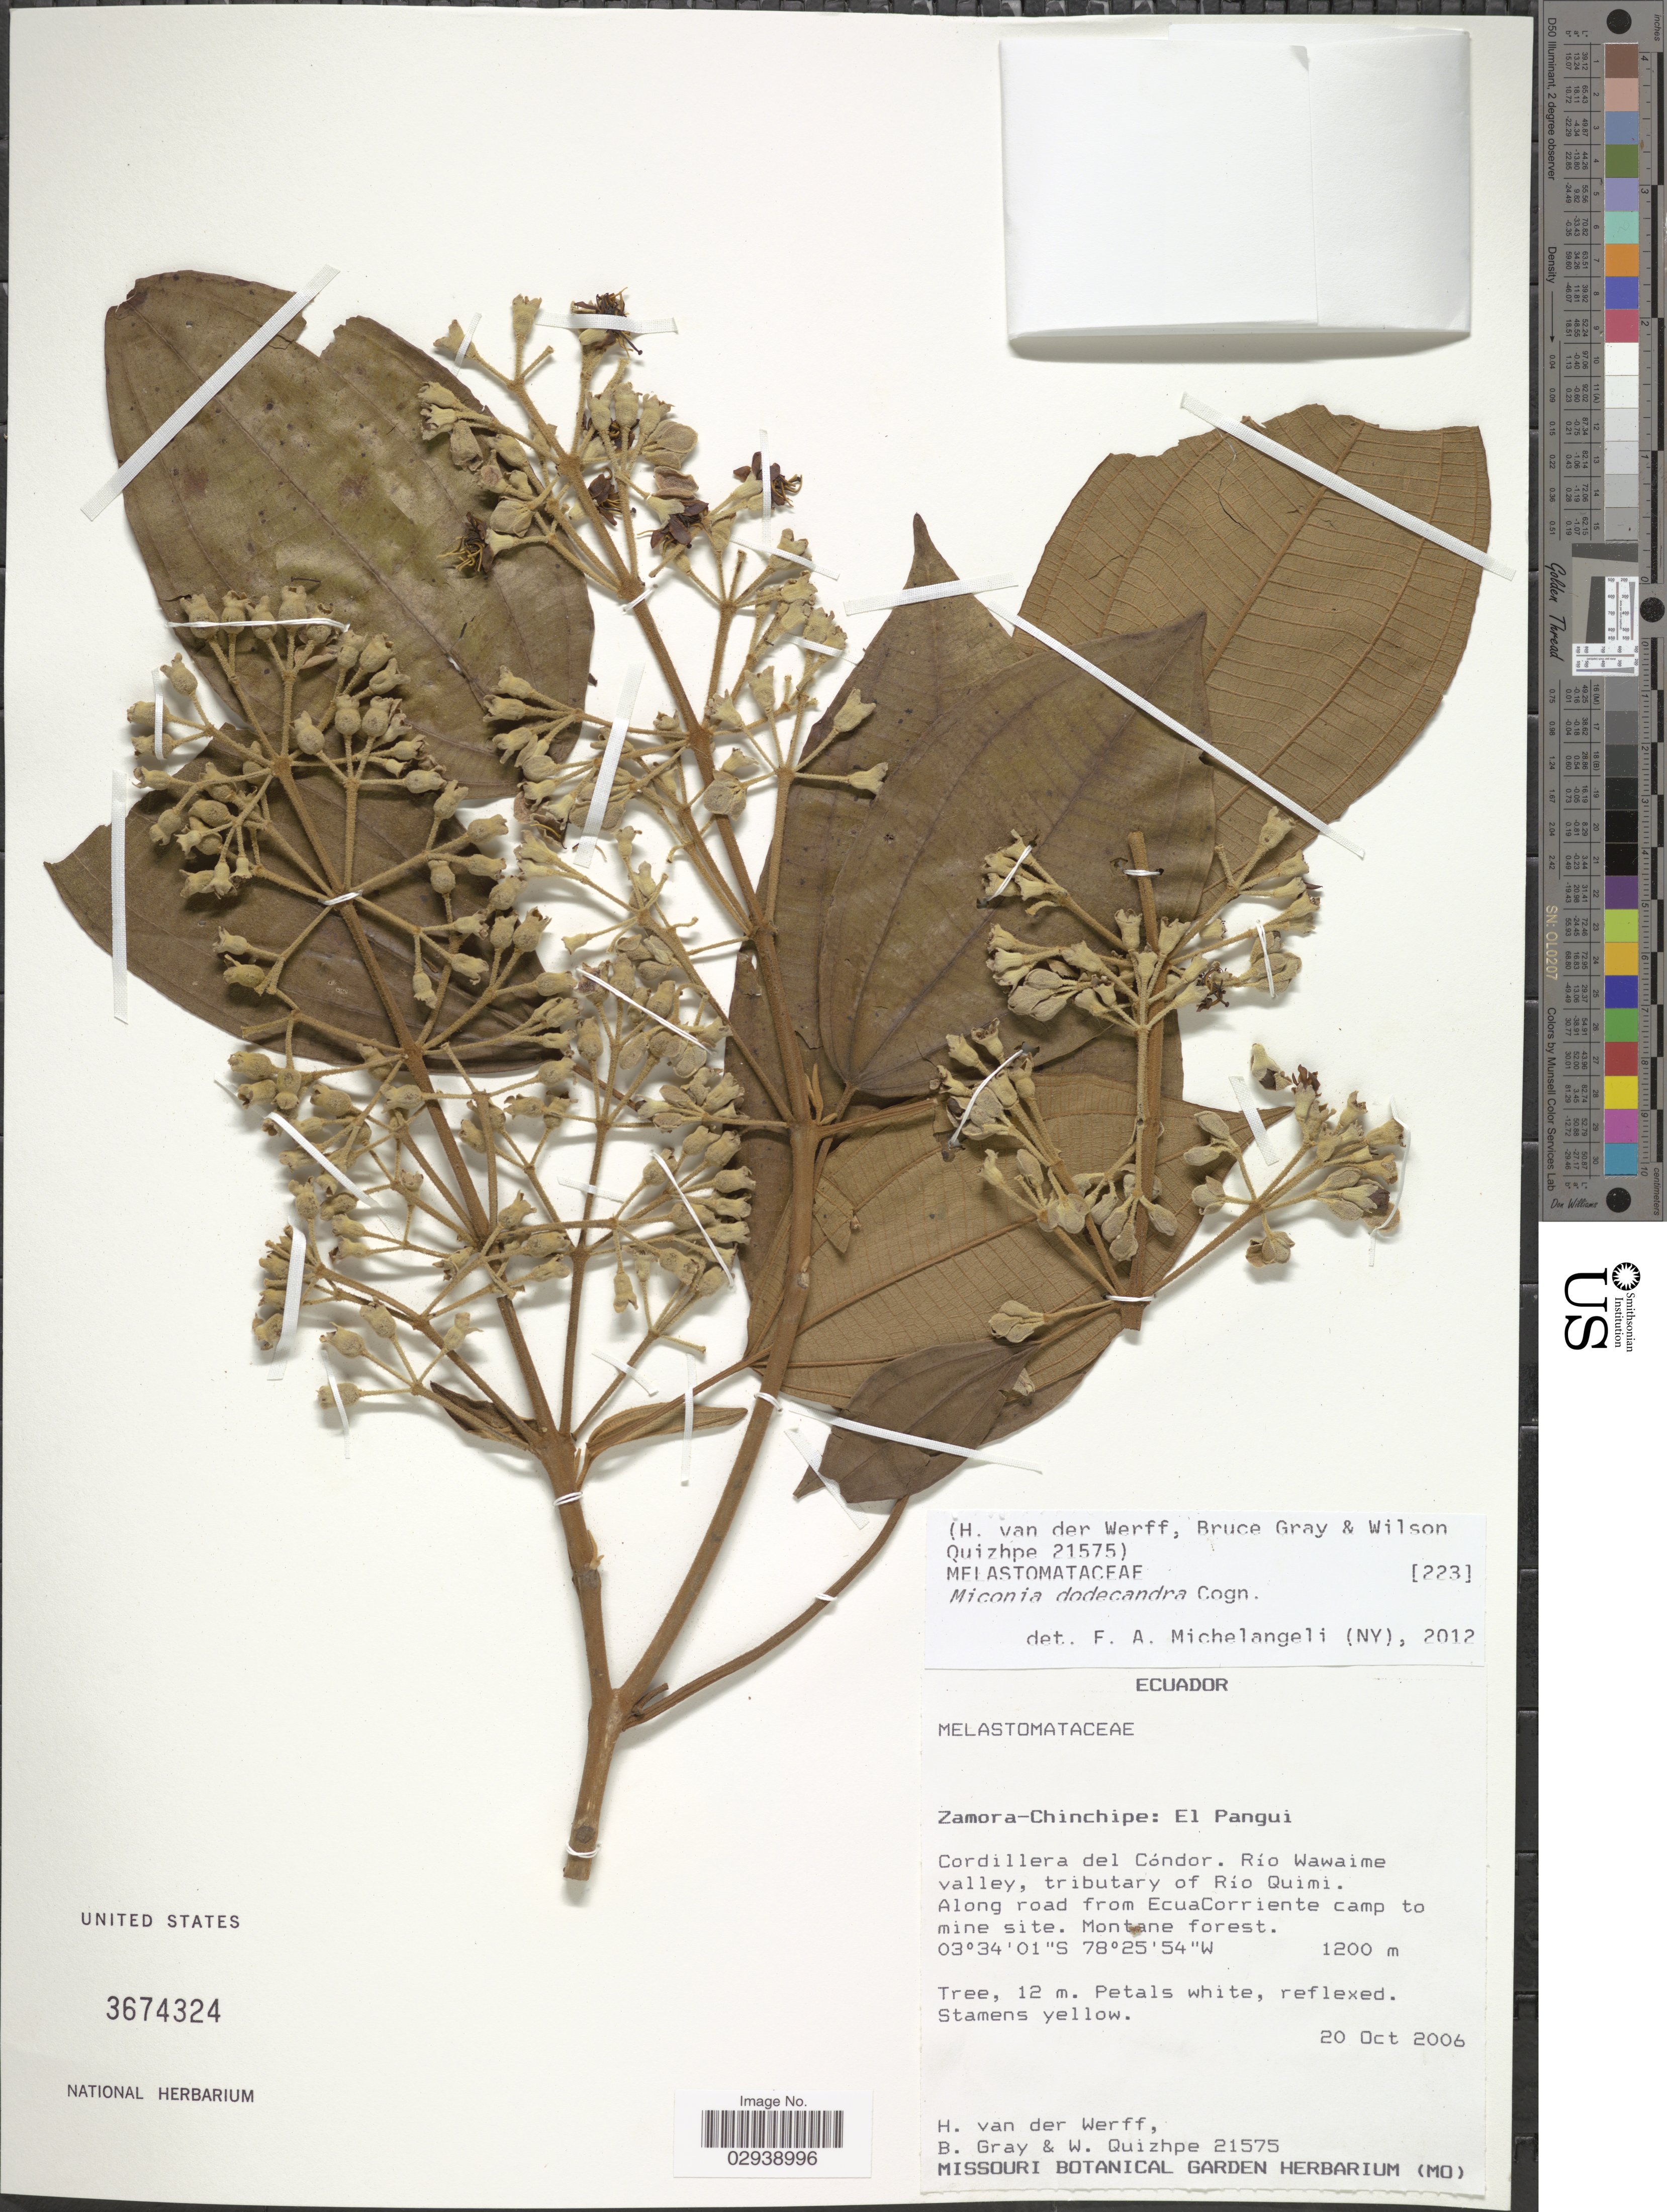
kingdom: Plantae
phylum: Tracheophyta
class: Magnoliopsida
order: Myrtales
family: Melastomataceae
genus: Miconia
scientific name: Miconia dodecandra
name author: Cogn.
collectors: H. van der Werff, B. Gray & W. Quizhpe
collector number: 21575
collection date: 2006-10-20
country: Ecuador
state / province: Zamora-Chinchipe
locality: El Pangui. Cordillera del Cóndor. Río Wawaime valley, tributary of Río Quimi. Along road from EcuaCorriente camp to mine site.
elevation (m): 1200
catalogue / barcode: US 3674324